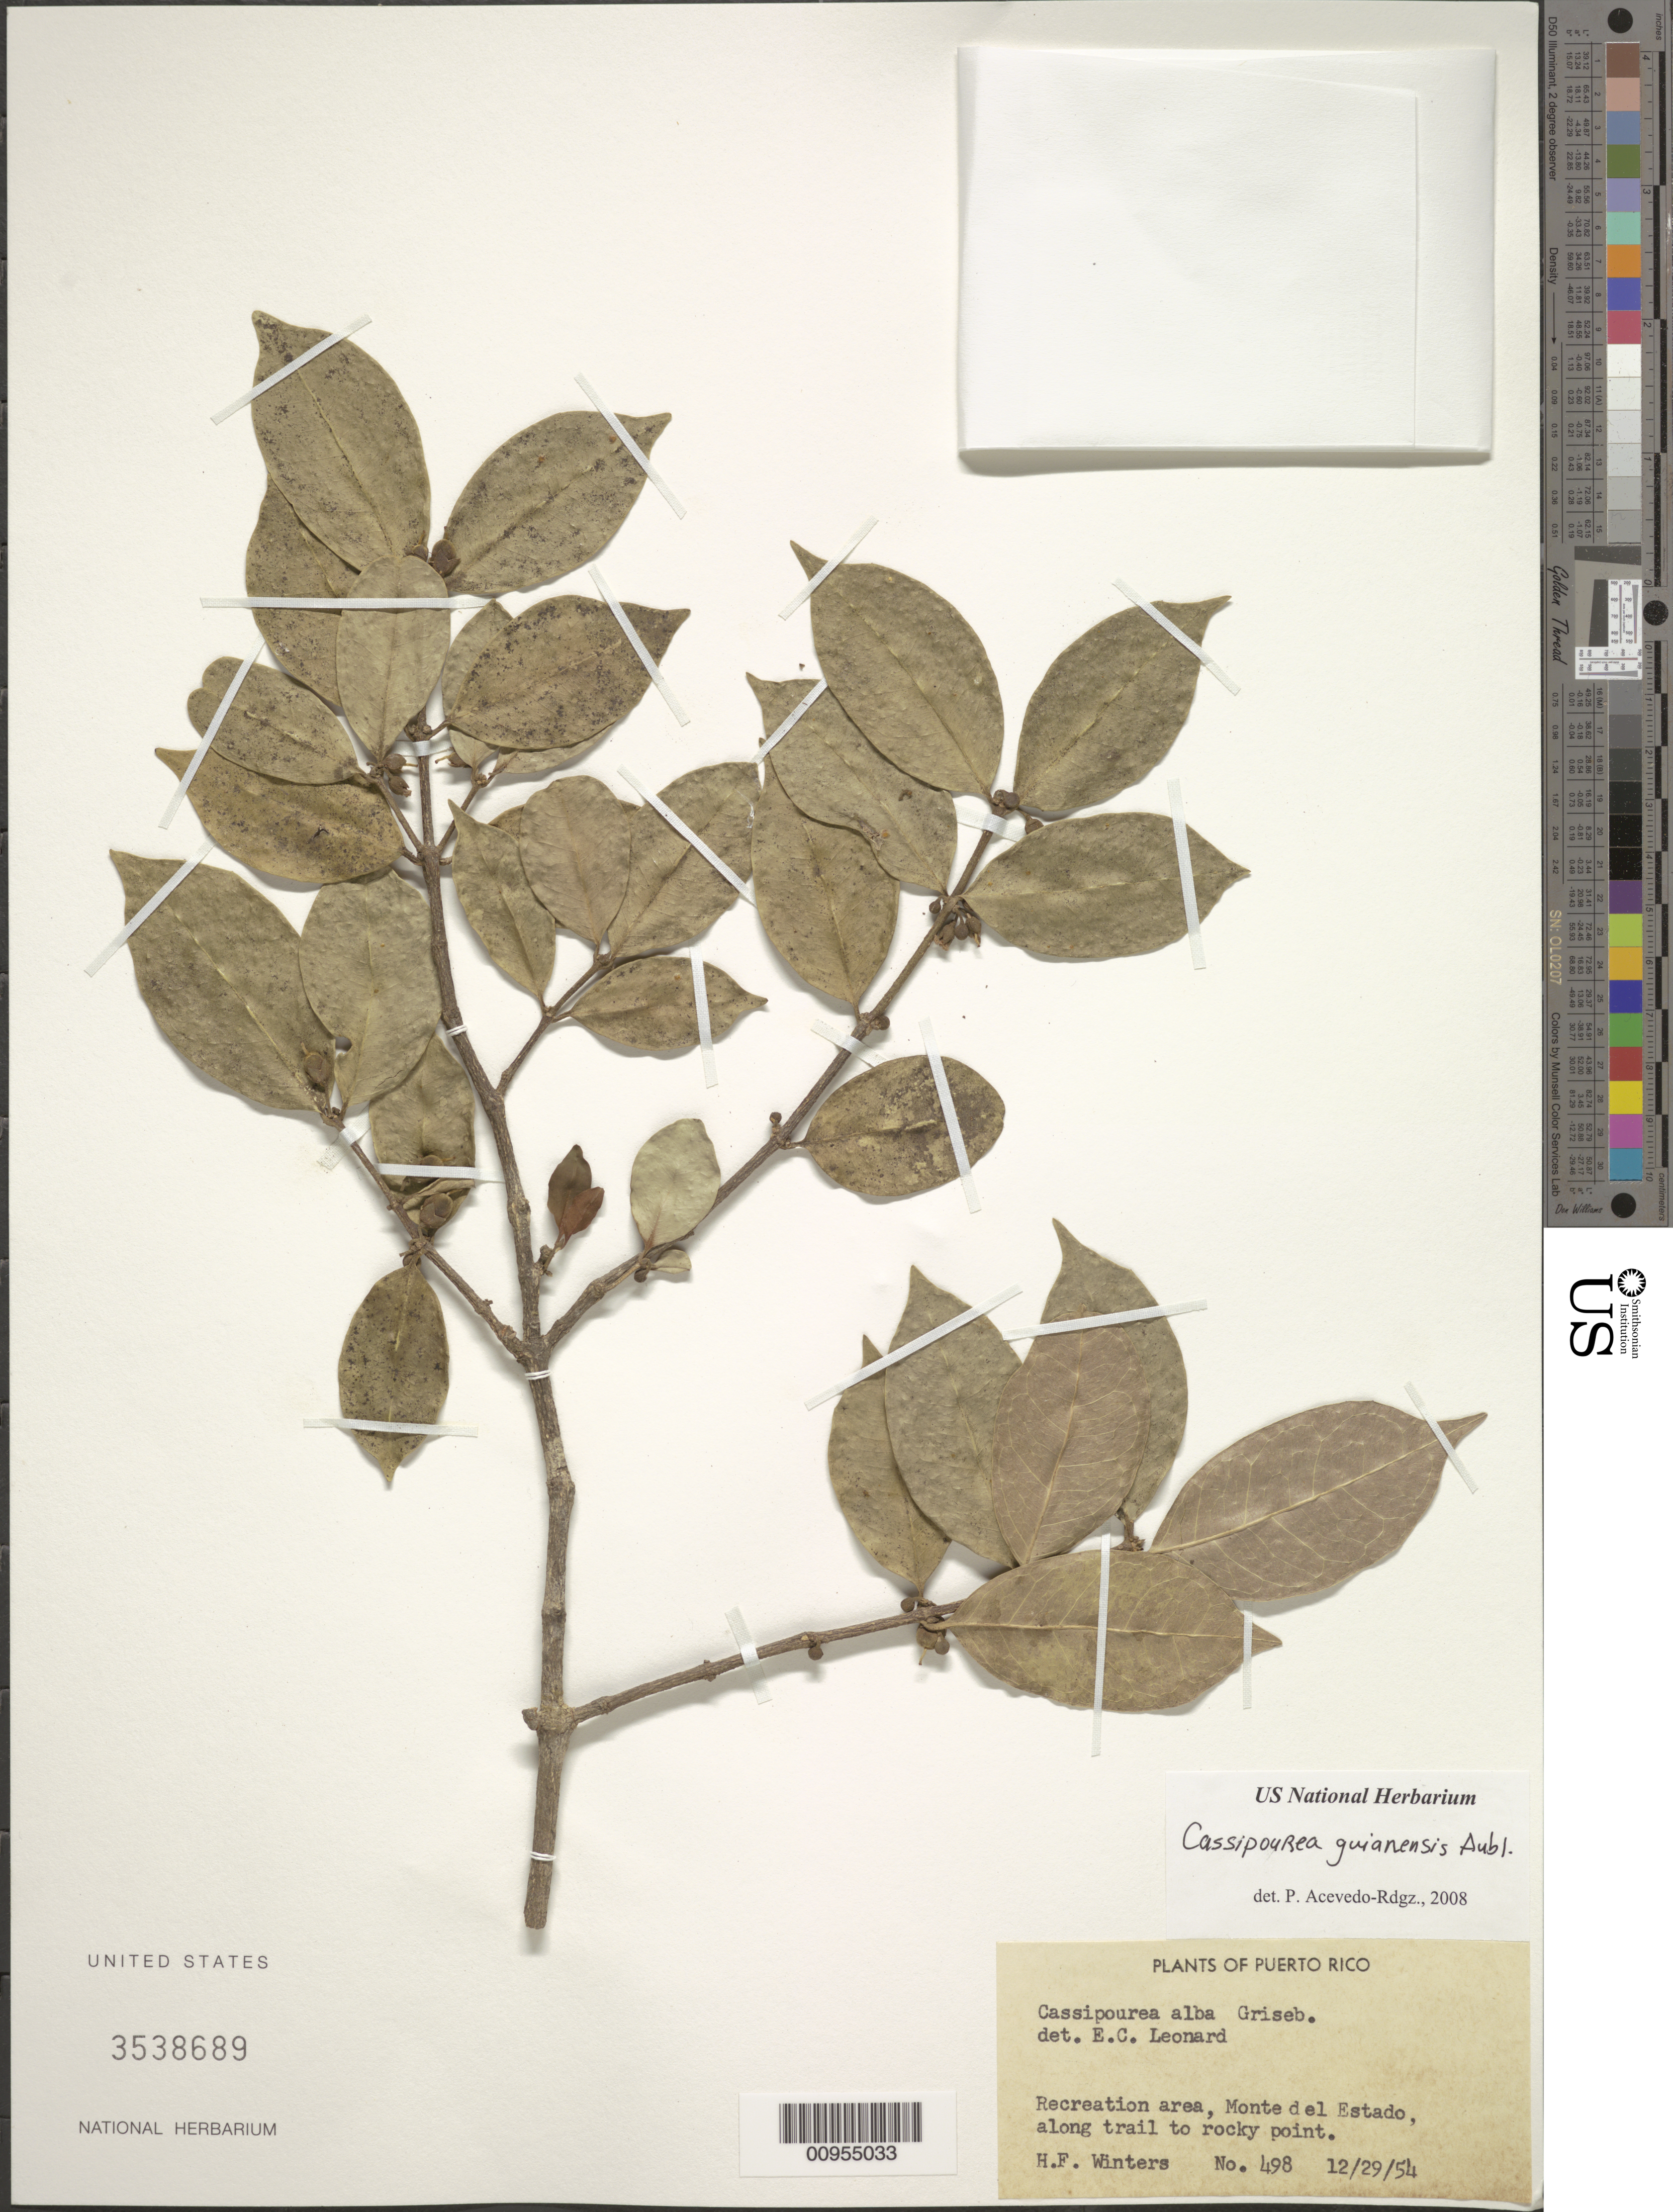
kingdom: Plantae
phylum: Tracheophyta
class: Magnoliopsida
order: Malpighiales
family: Rhizophoraceae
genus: Cassipourea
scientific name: Cassipourea guianensis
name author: Aubl.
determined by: Acevedo-Rodríguez, P., (BOT), Smithsonian Institution - National Museum of Natural History (UNITED STATES)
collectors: H. Winters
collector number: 498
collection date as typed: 29 Dec 1954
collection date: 1954-12-29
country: Puerto Rico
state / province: Maricao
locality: Monte del Estado, recreation area, along trail to rocky point.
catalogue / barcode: US 3538689